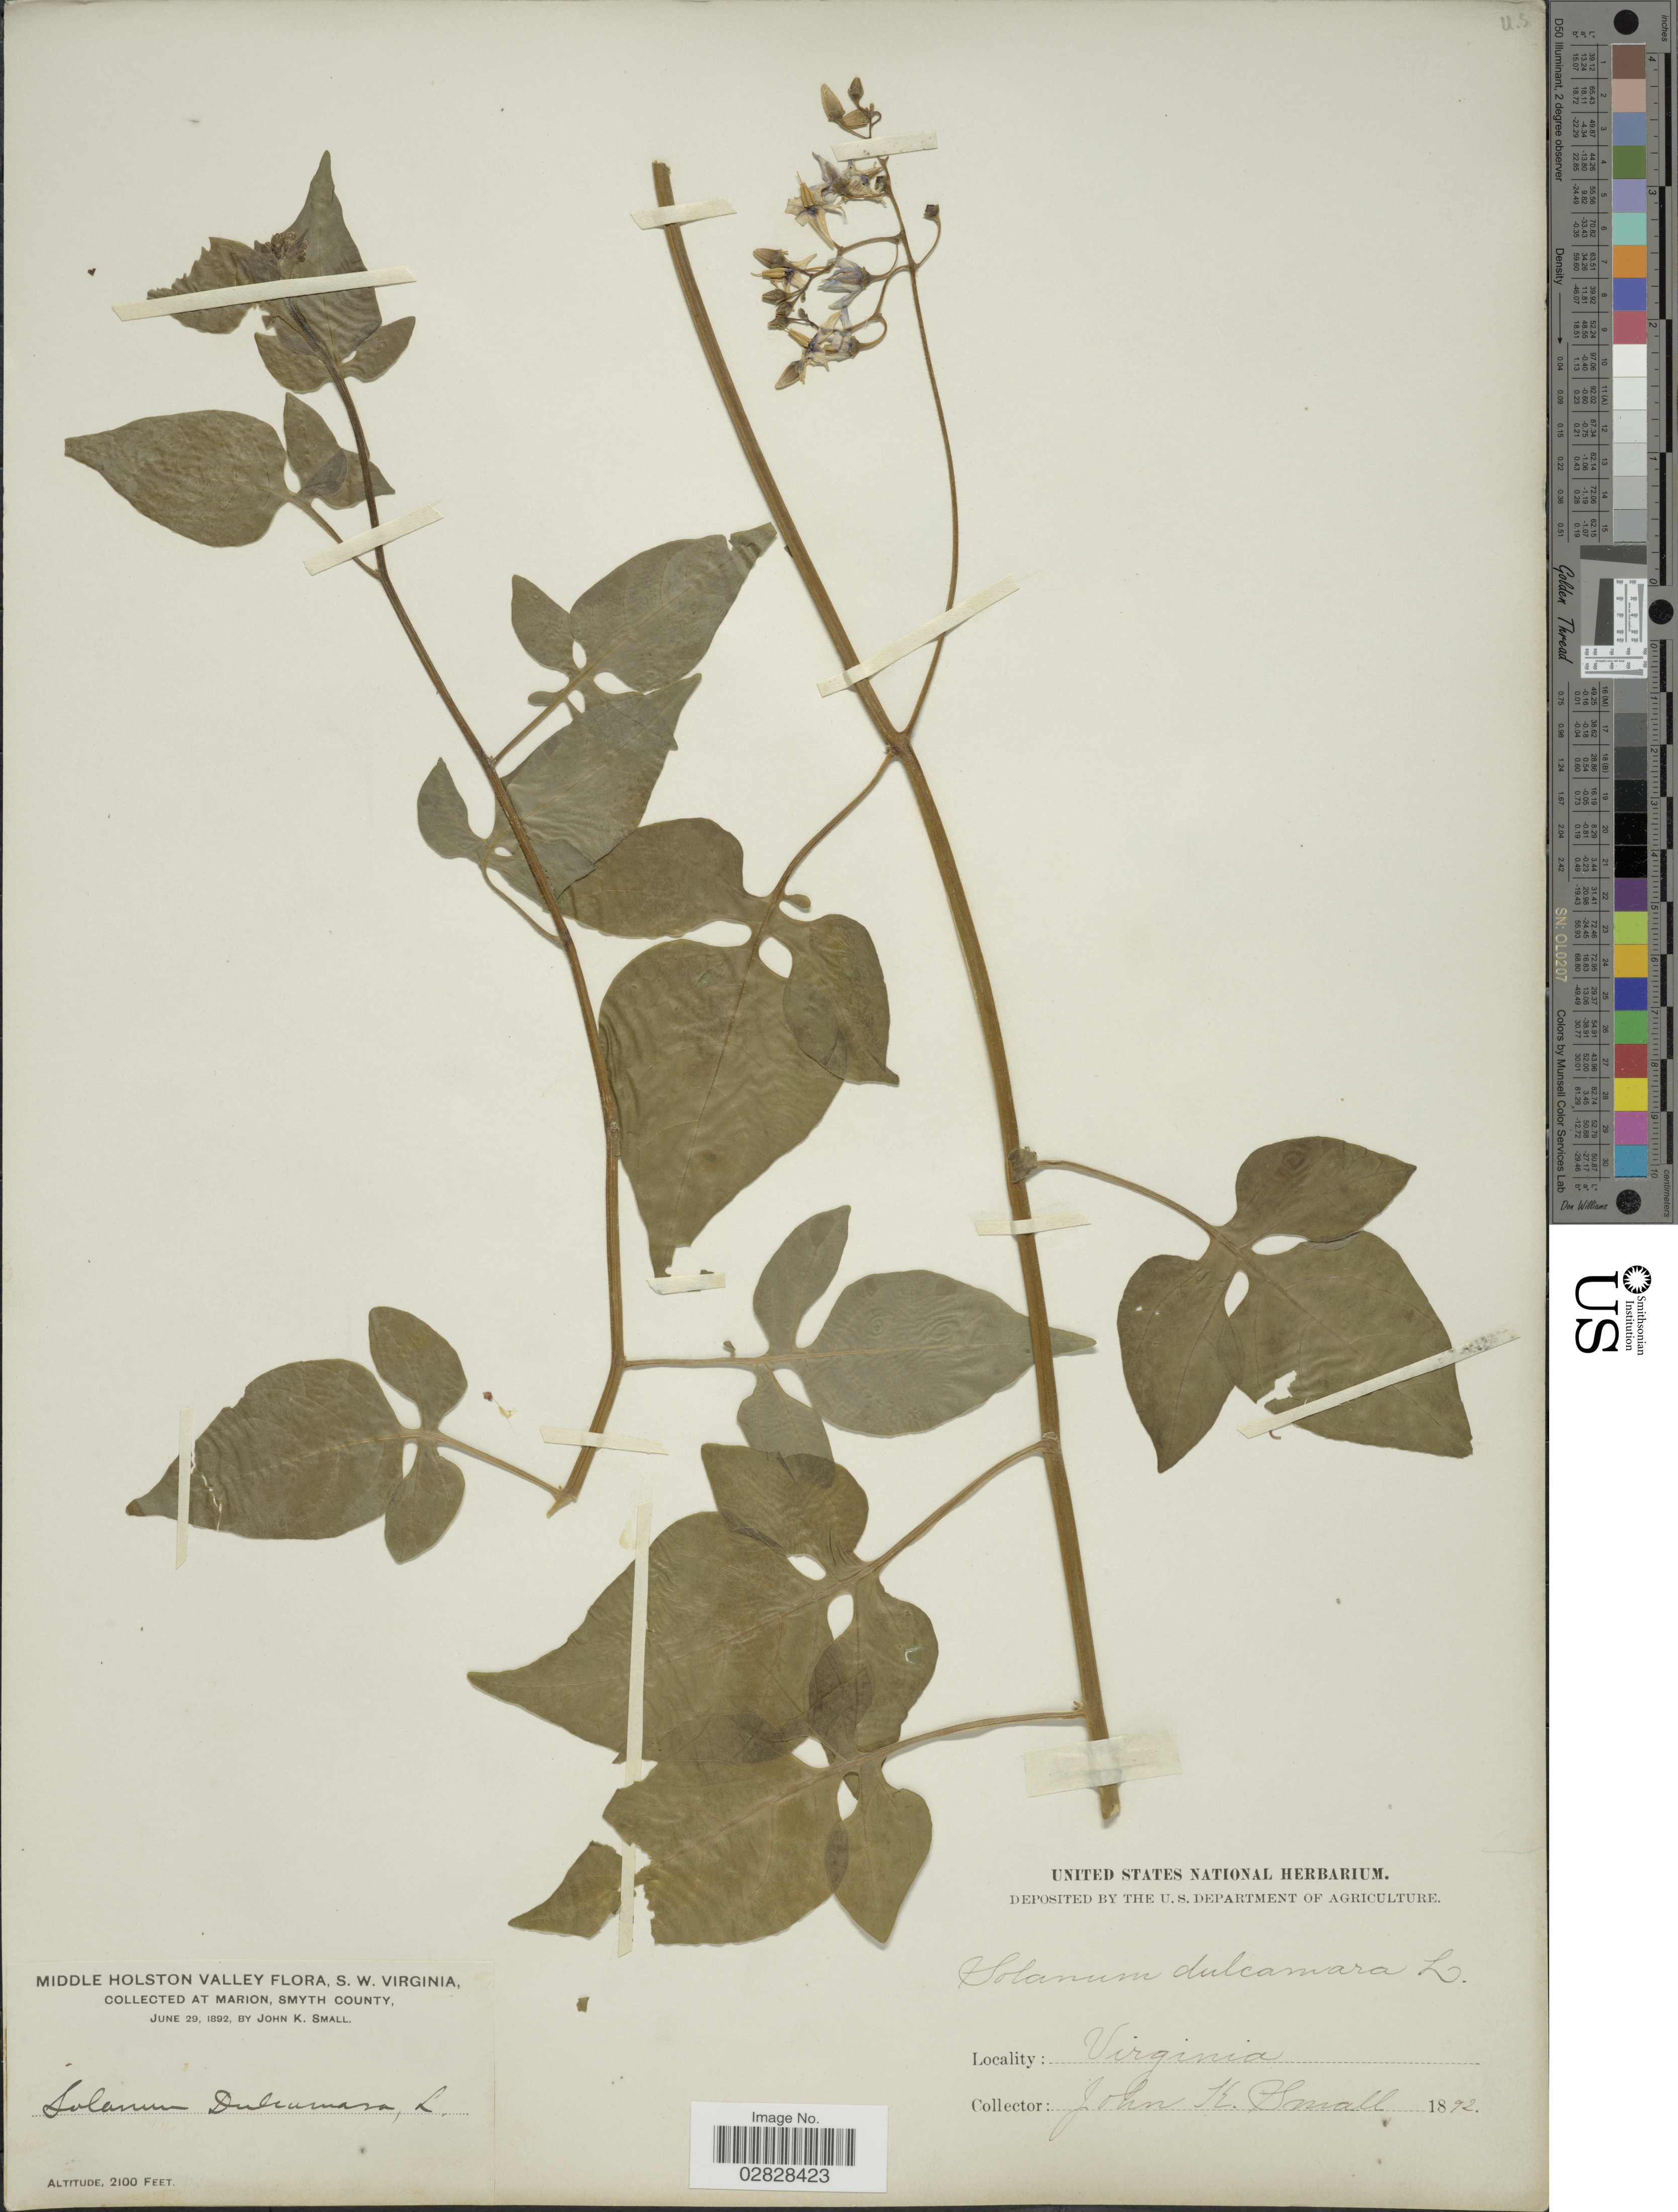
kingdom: Plantae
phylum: Tracheophyta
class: Magnoliopsida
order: Solanales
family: Solanaceae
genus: Solanum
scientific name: Solanum dulcamara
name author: L.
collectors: J. K. Small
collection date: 1892-06-29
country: United States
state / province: Virginia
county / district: Smyth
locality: Middle Holston Valley. S. W. Virginia. At Marion, Smyth County.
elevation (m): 640